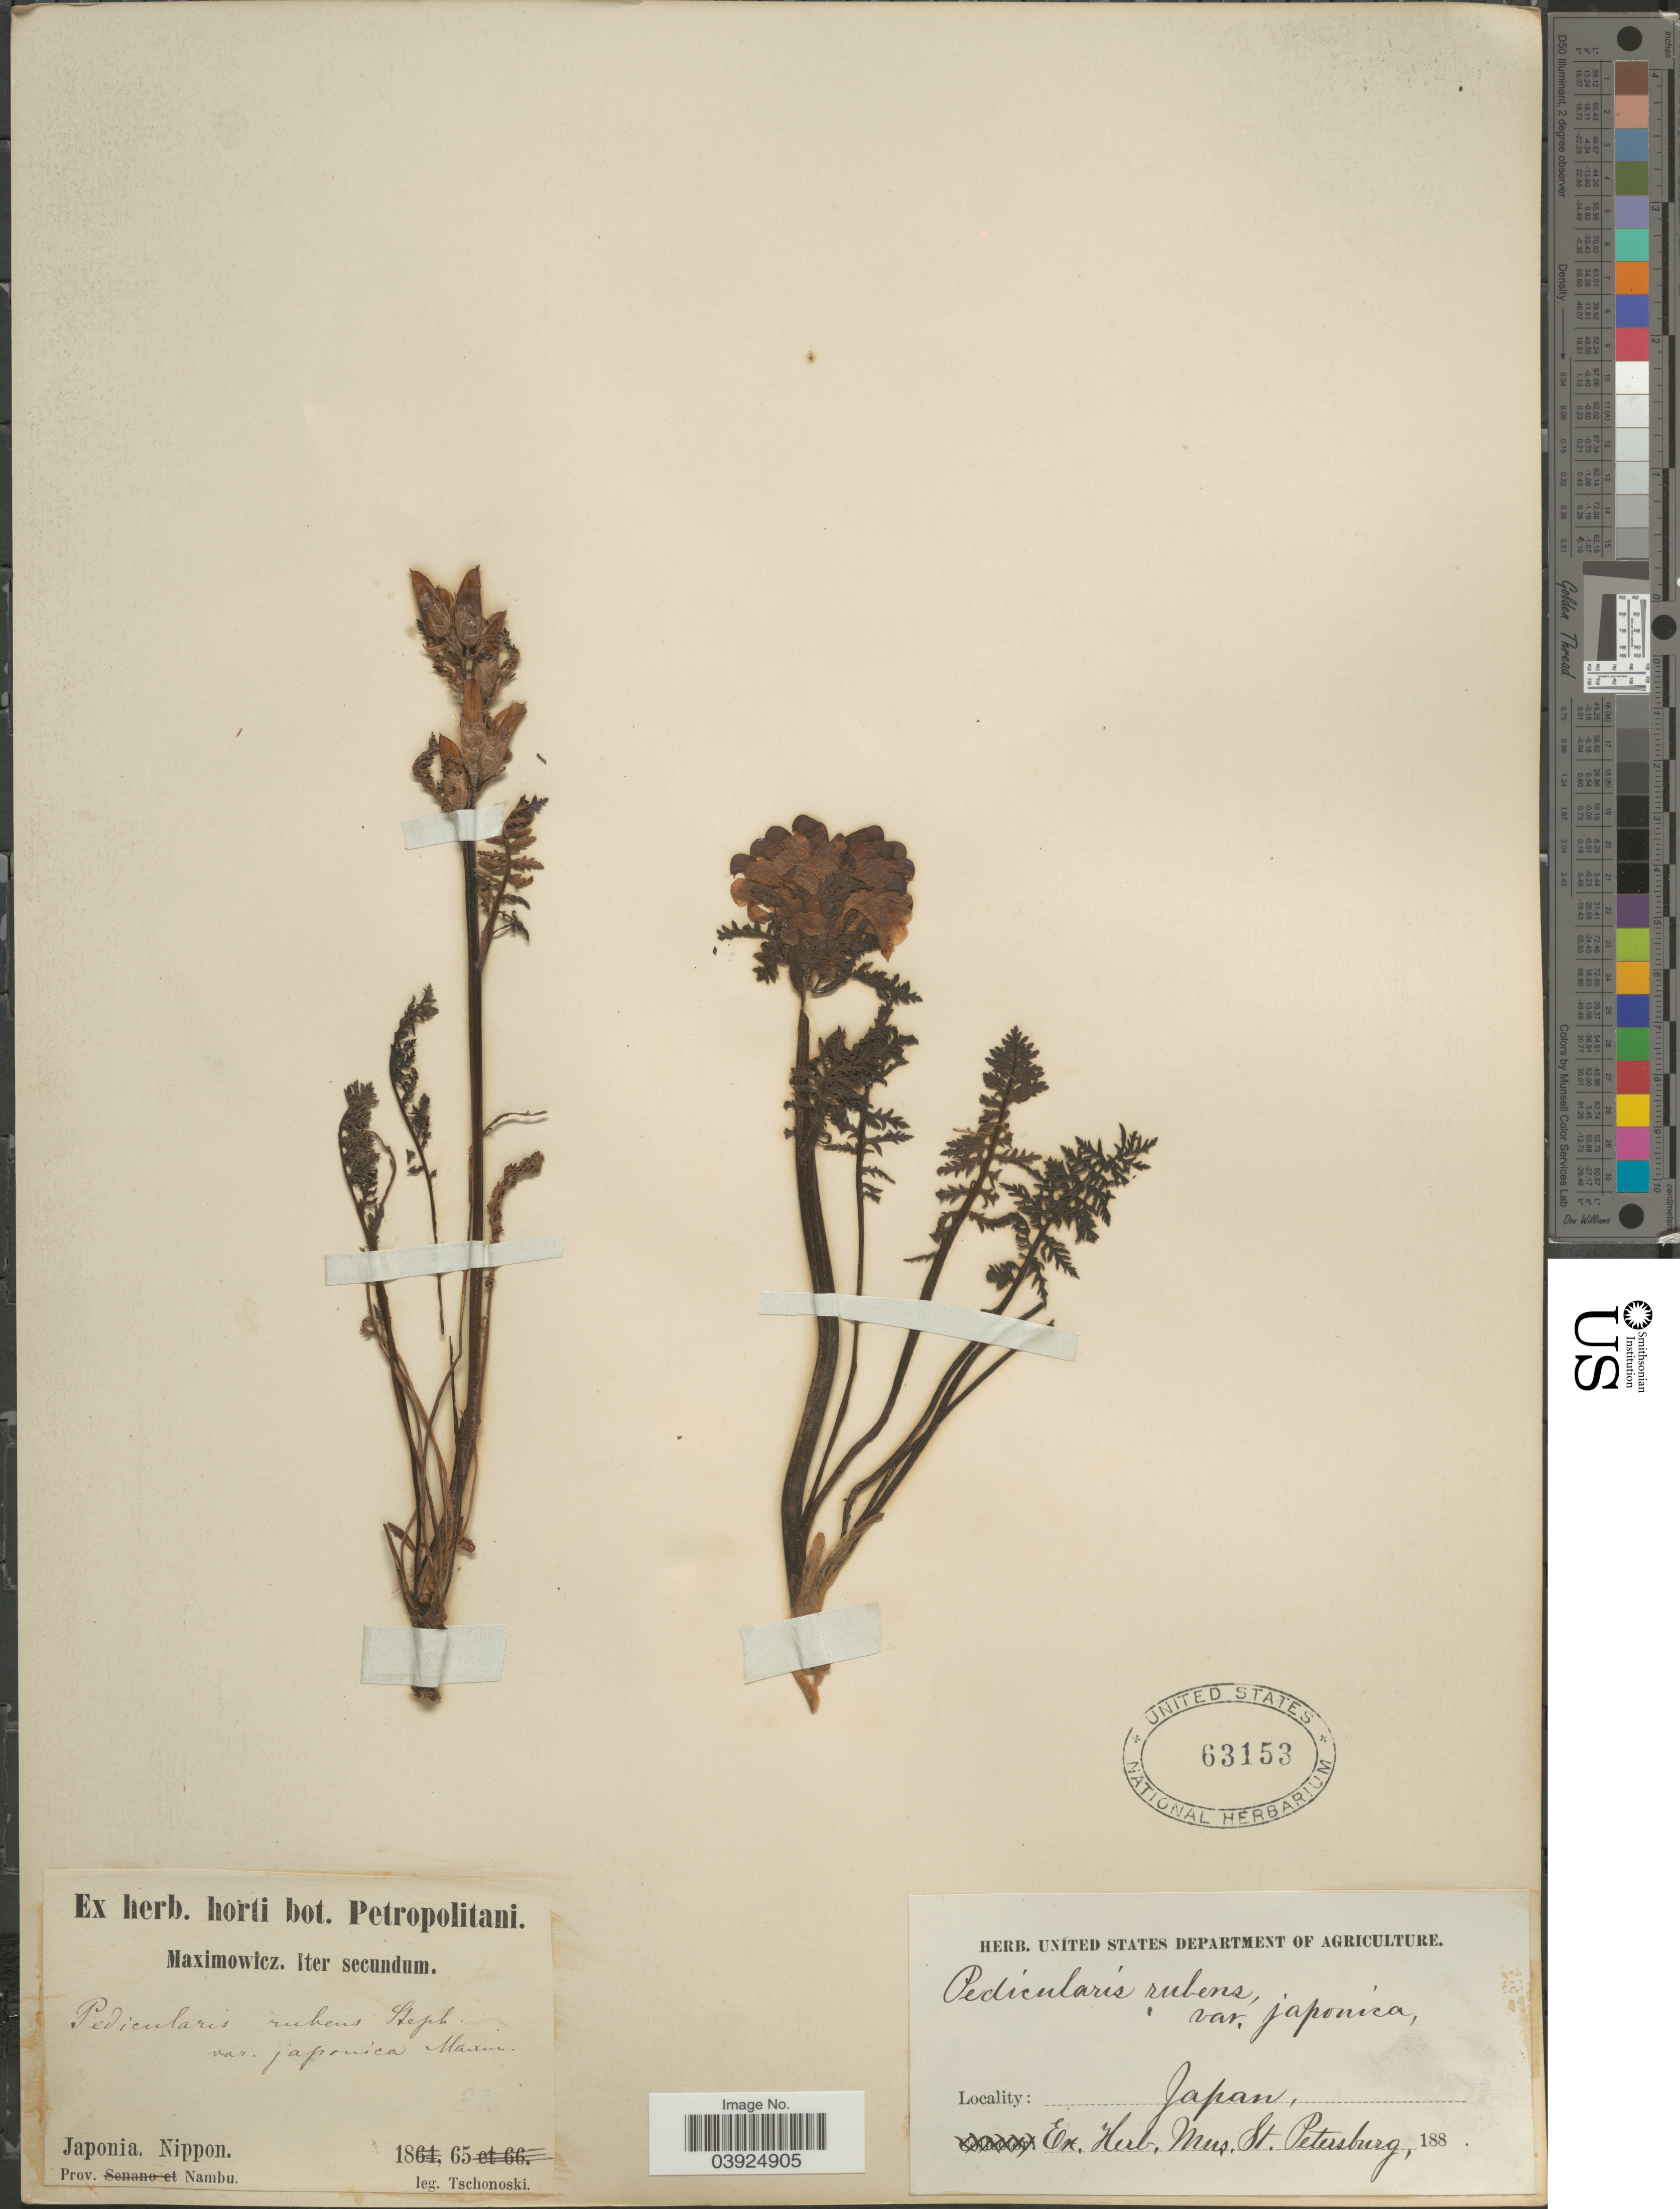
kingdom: Plantae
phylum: Tracheophyta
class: Magnoliopsida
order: Lamiales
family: Orobanchaceae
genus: Pedicularis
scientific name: Pedicularis rubens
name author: Steph.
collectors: -. Tschonoski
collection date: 1865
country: Japan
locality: Nippon. Prov. Nambu.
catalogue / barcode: US 63153